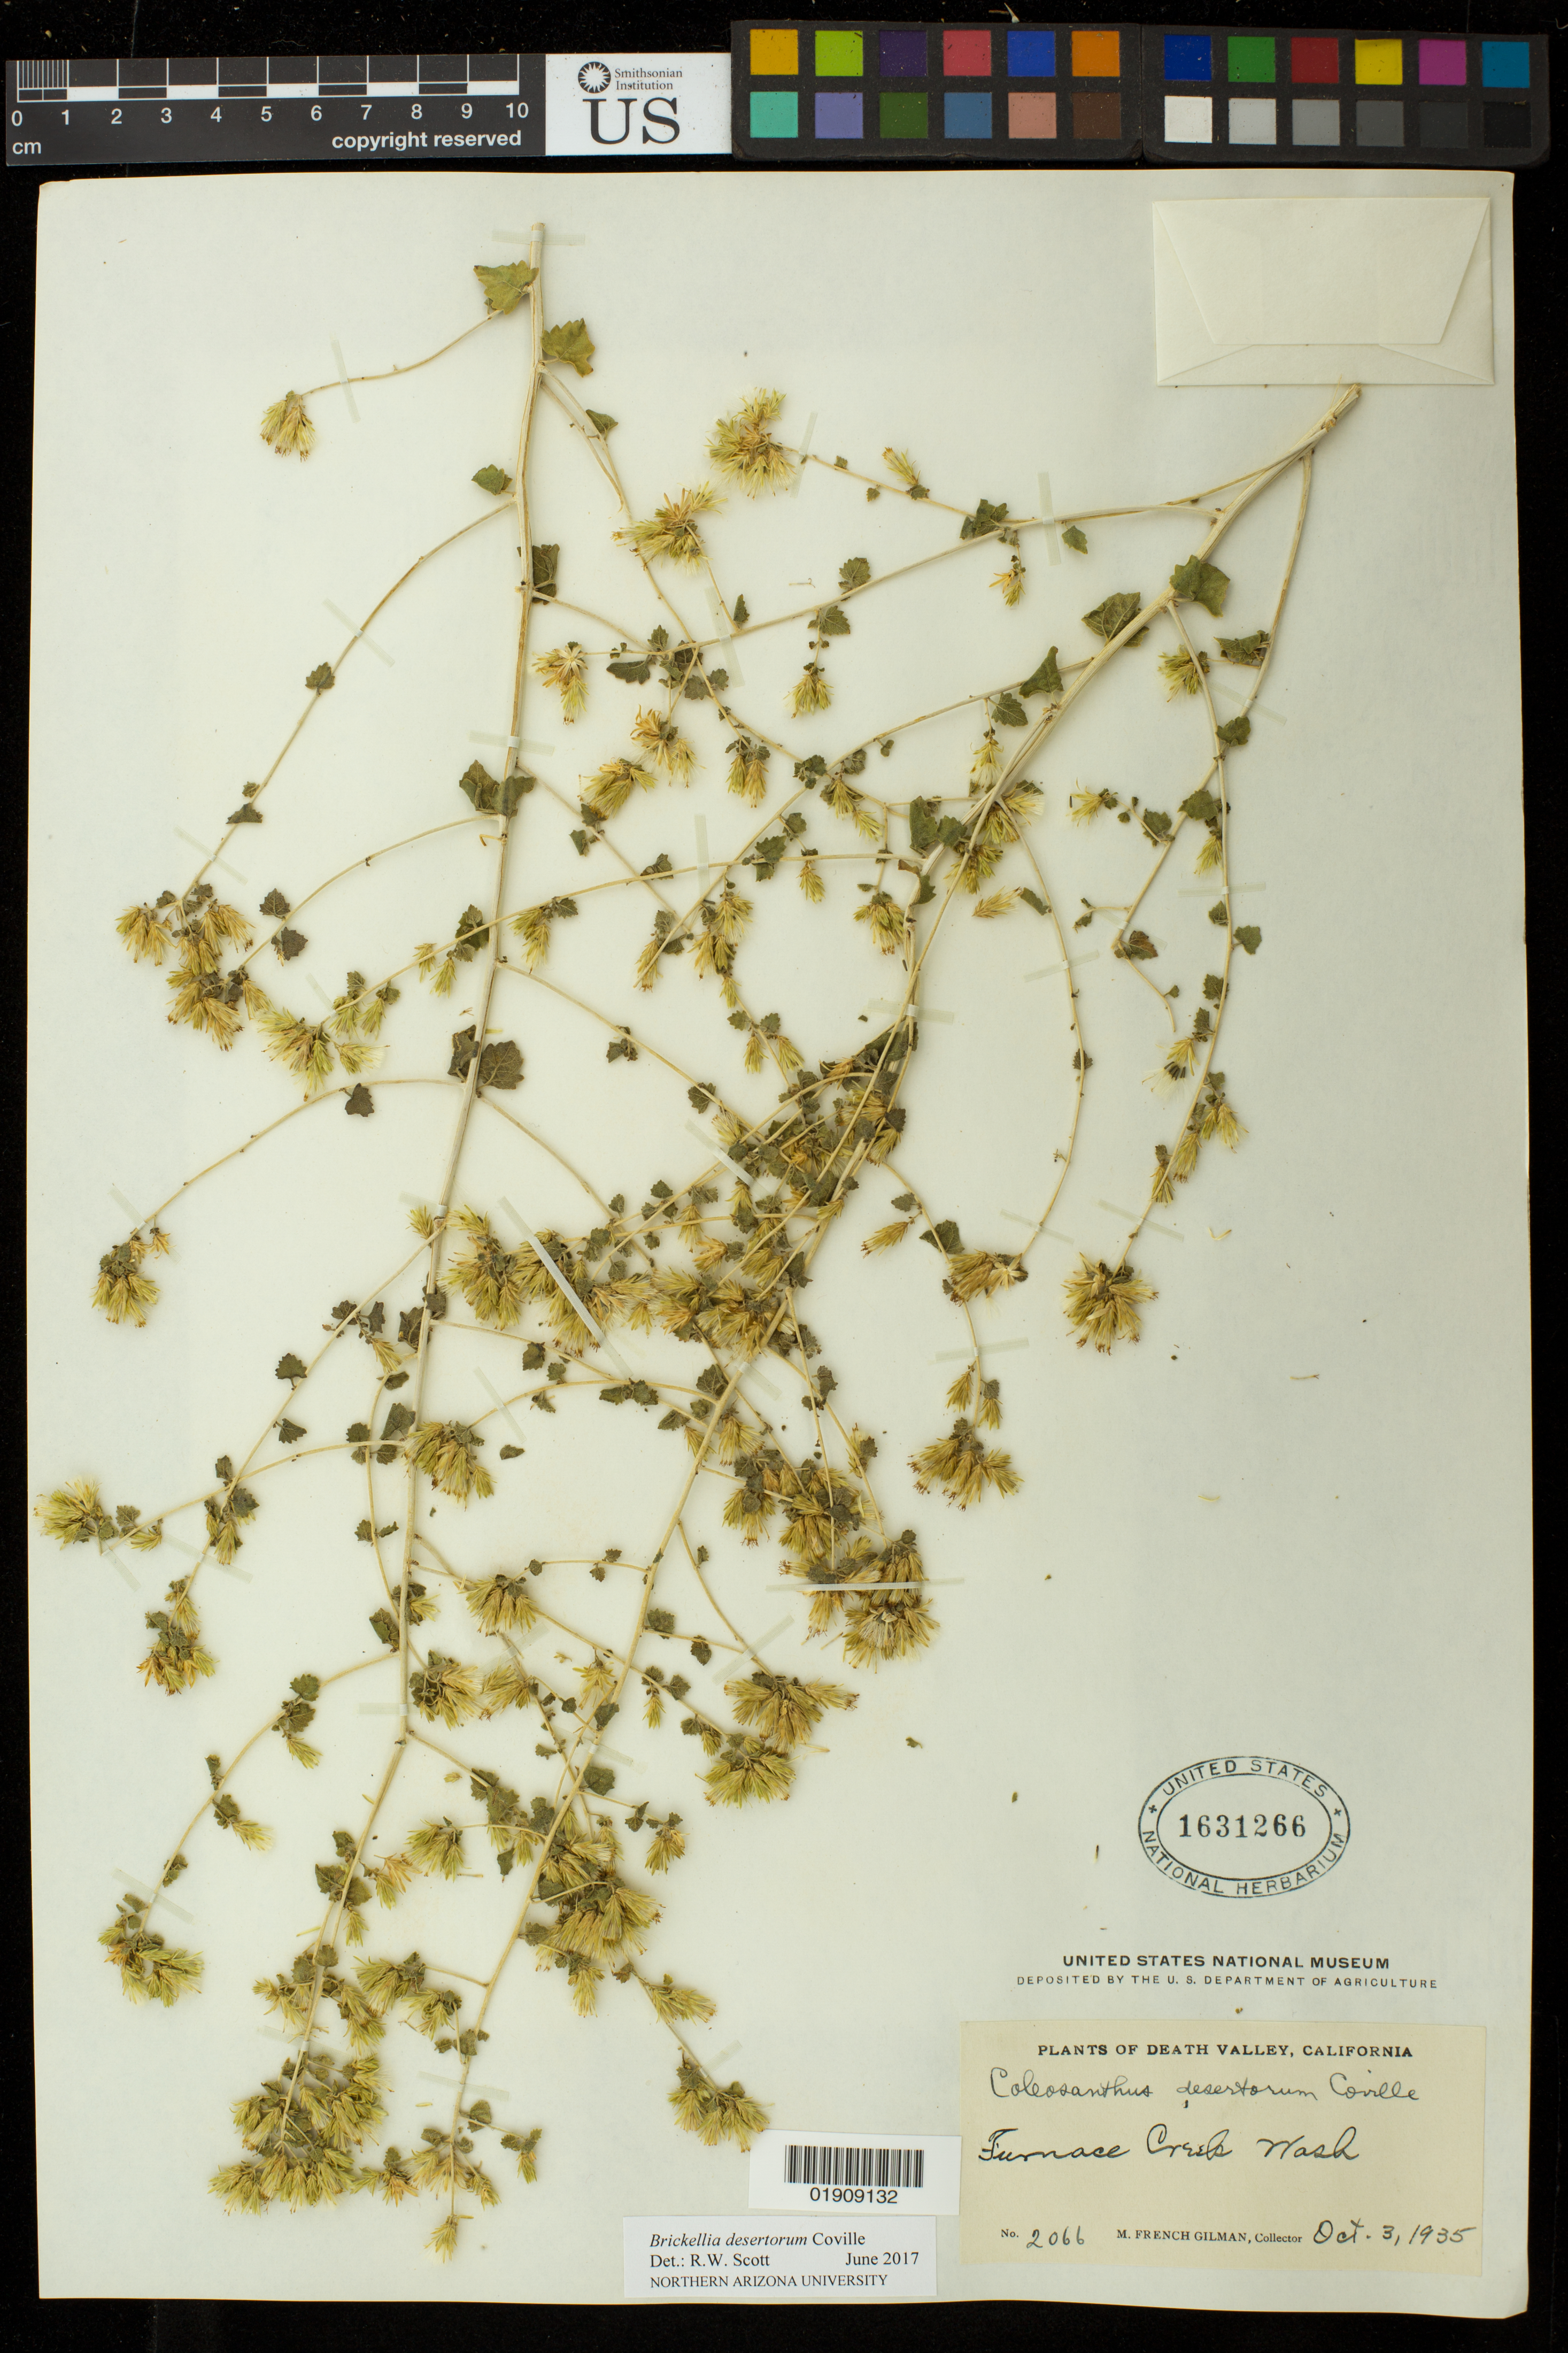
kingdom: Plantae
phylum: Tracheophyta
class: Magnoliopsida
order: Asterales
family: Asteraceae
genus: Brickellia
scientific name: Brickellia desertorum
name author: Coville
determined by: Scott, Randall W., (ASC), Northern Arizona University (UNITED STATES)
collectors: M. F. Gilman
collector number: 2066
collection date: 1935-10-03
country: United States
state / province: California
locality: Death Valley, Fravertine Canyon, Funeral Mountains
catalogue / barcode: US 1631266